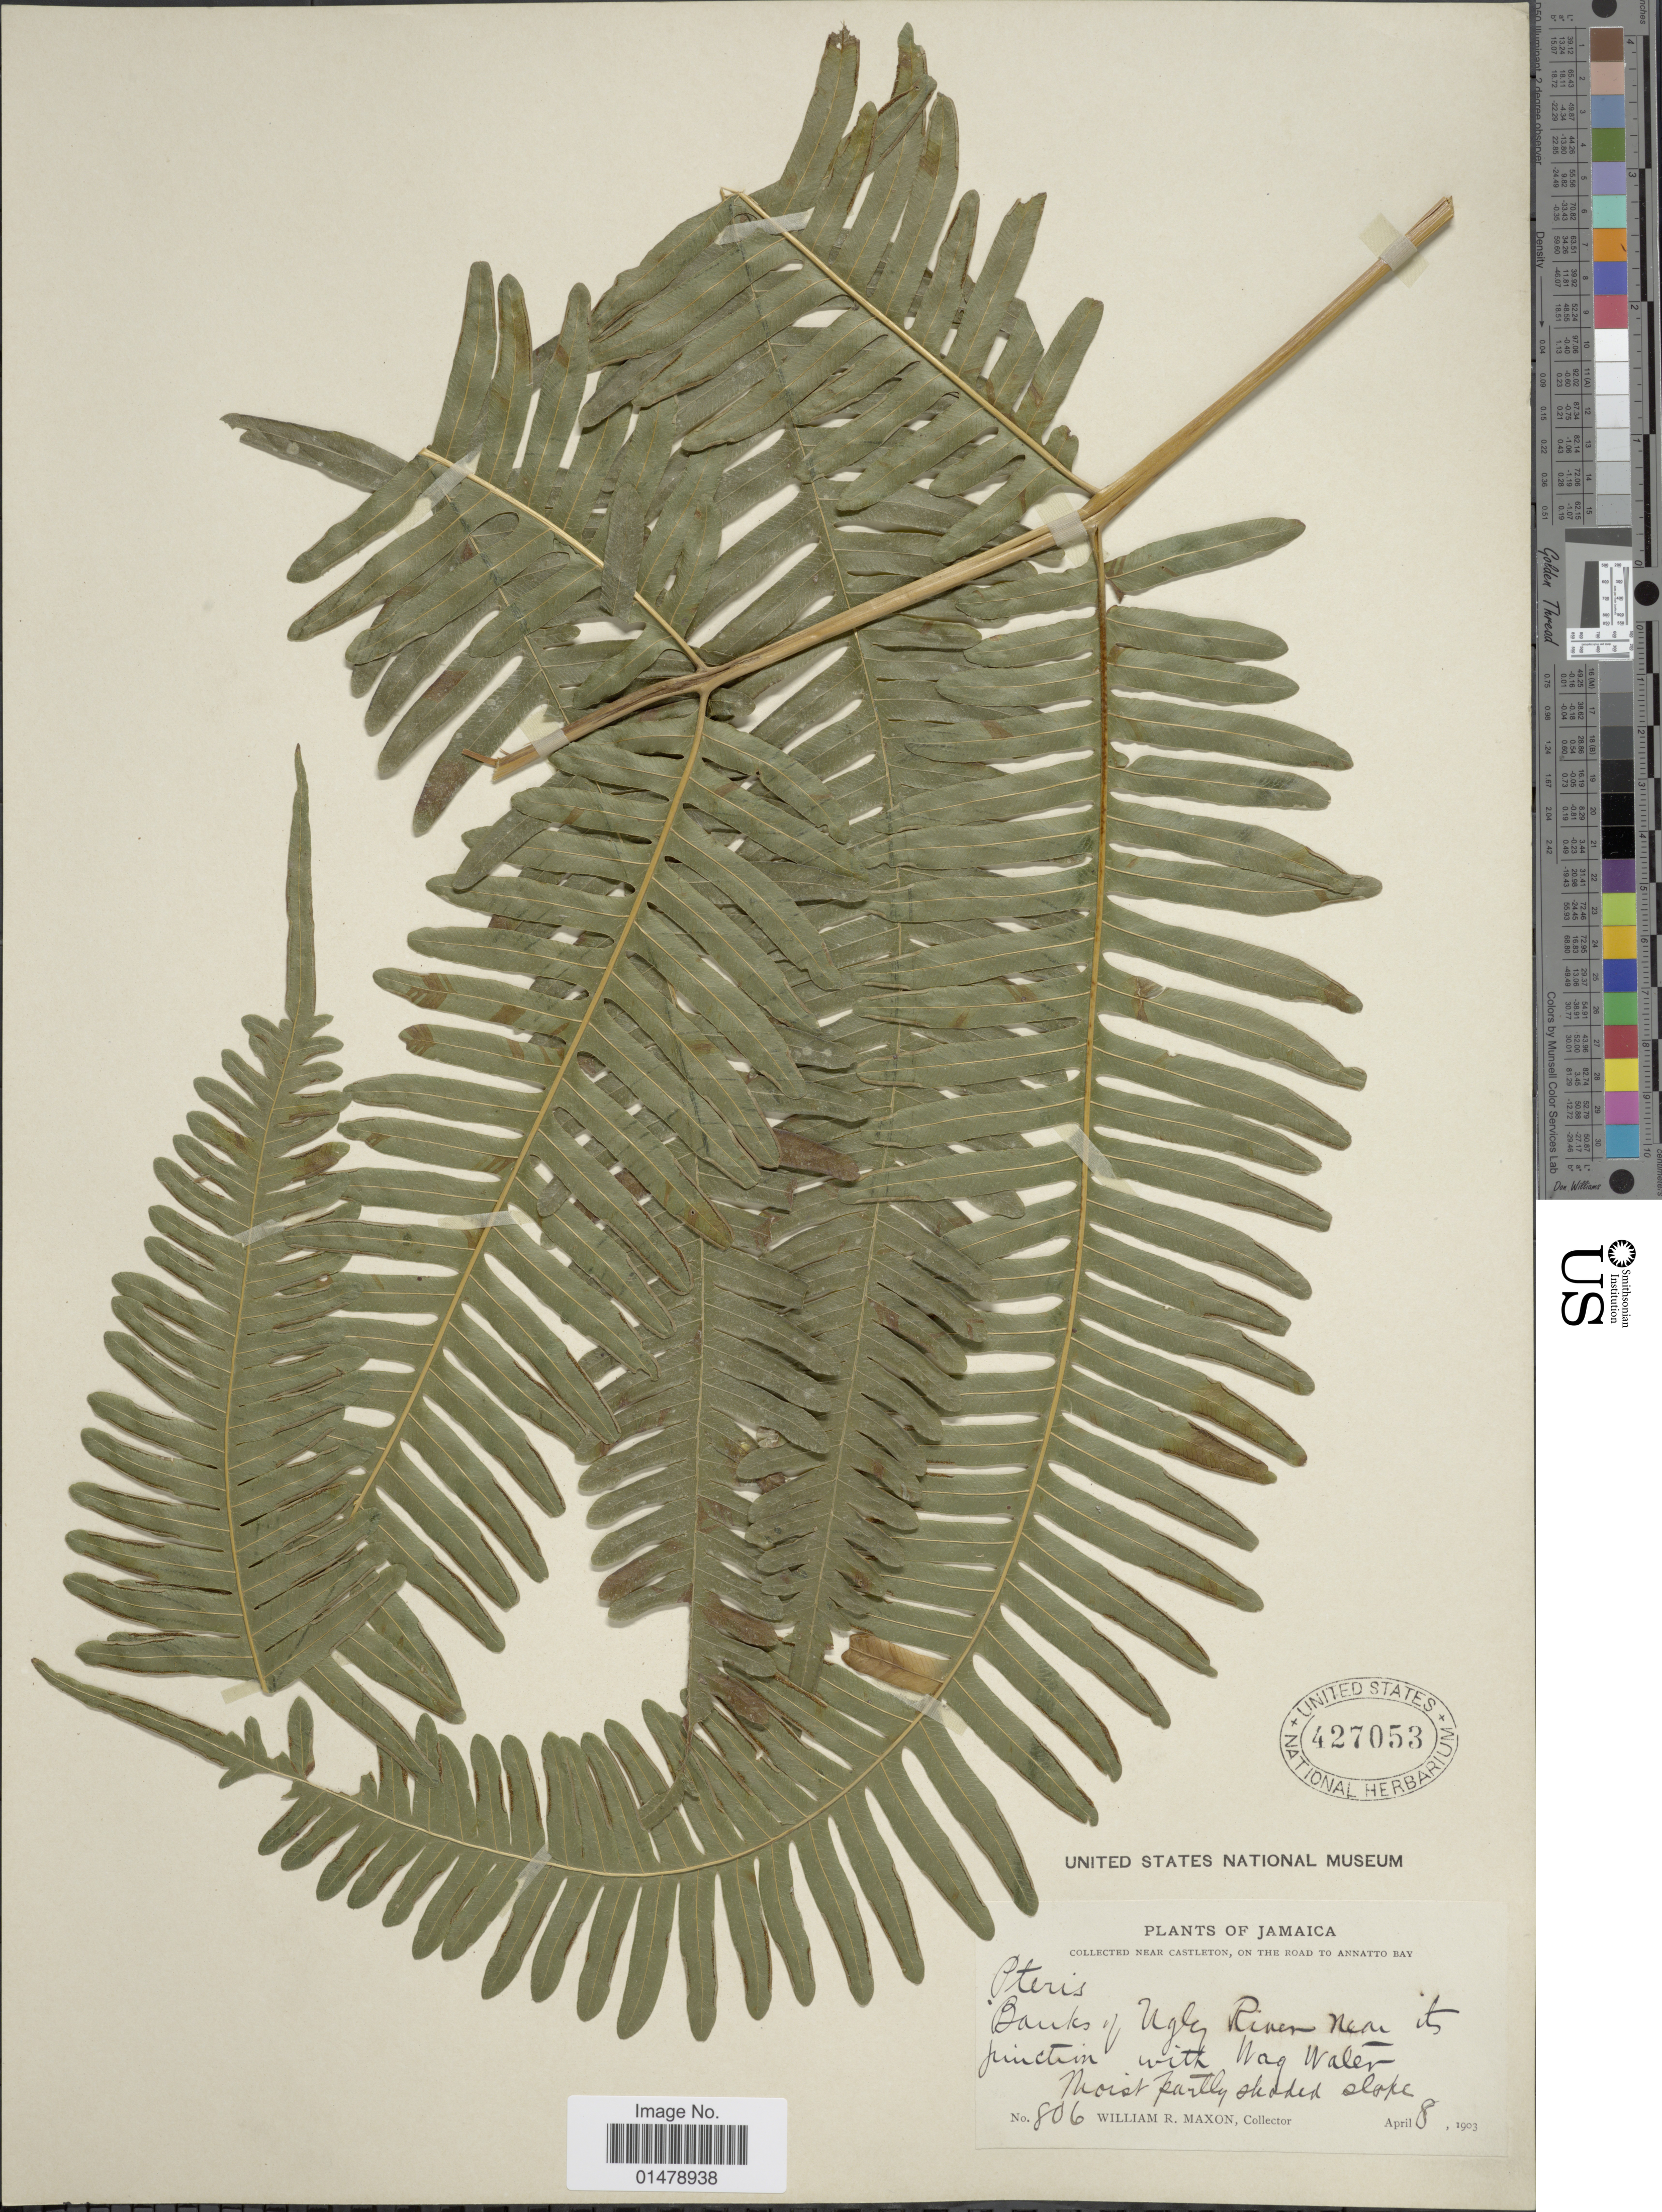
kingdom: Plantae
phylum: Tracheophyta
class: Polypodiopsida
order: Polypodiales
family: Pteridaceae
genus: Pteris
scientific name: Pteris quadriaurita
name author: Retz.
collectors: W. R. Maxon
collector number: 806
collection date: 1903-04-08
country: Jamaica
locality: Near Castleton, on the road to Annatto Bay. Banks of Ugly River near its junction with Wag Water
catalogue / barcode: US 427053